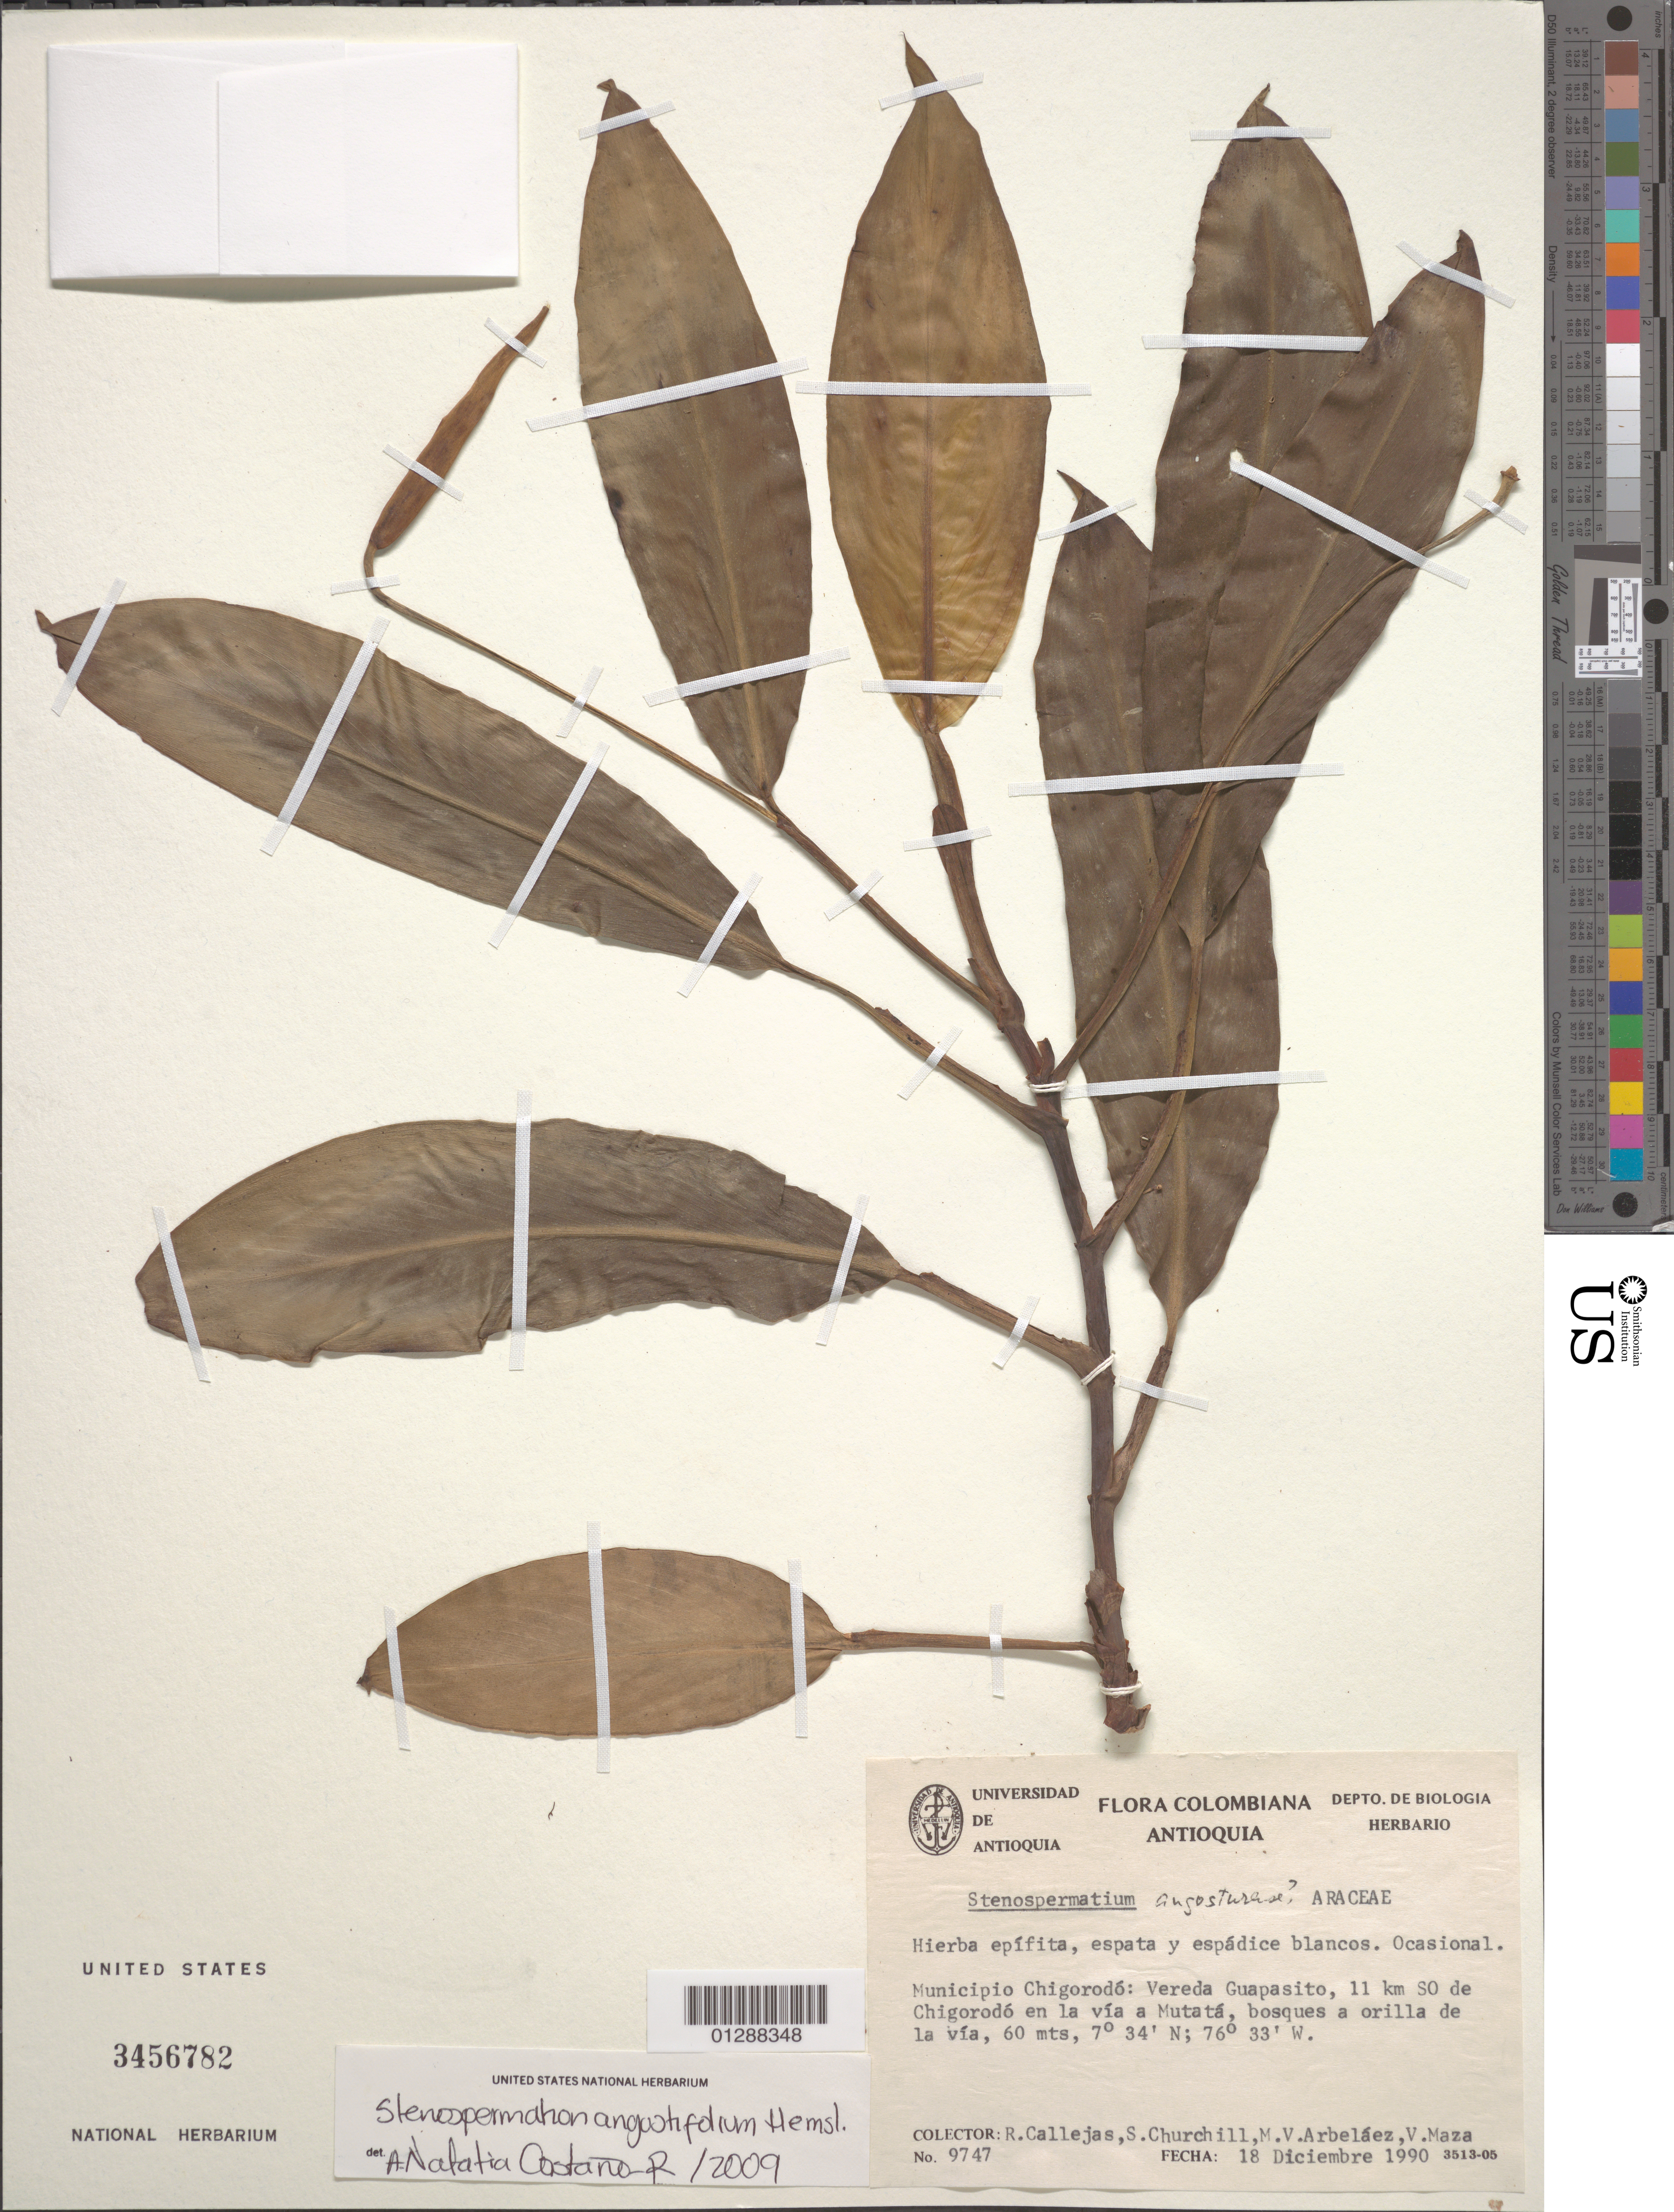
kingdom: Plantae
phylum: Tracheophyta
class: Liliopsida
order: Alismatales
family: Araceae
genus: Stenospermation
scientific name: Stenospermation angustifolium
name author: Hemsl.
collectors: R. Callejas, S. Churchill, M. Arbelaez & V. Maza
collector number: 9747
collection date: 1990-12-18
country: Colombia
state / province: Antioquia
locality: Municipio Chigorodó: Vereda Guapasito, 11 km SO de Chigorodó en la vía a Mutatá.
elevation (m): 60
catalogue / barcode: US 3456782